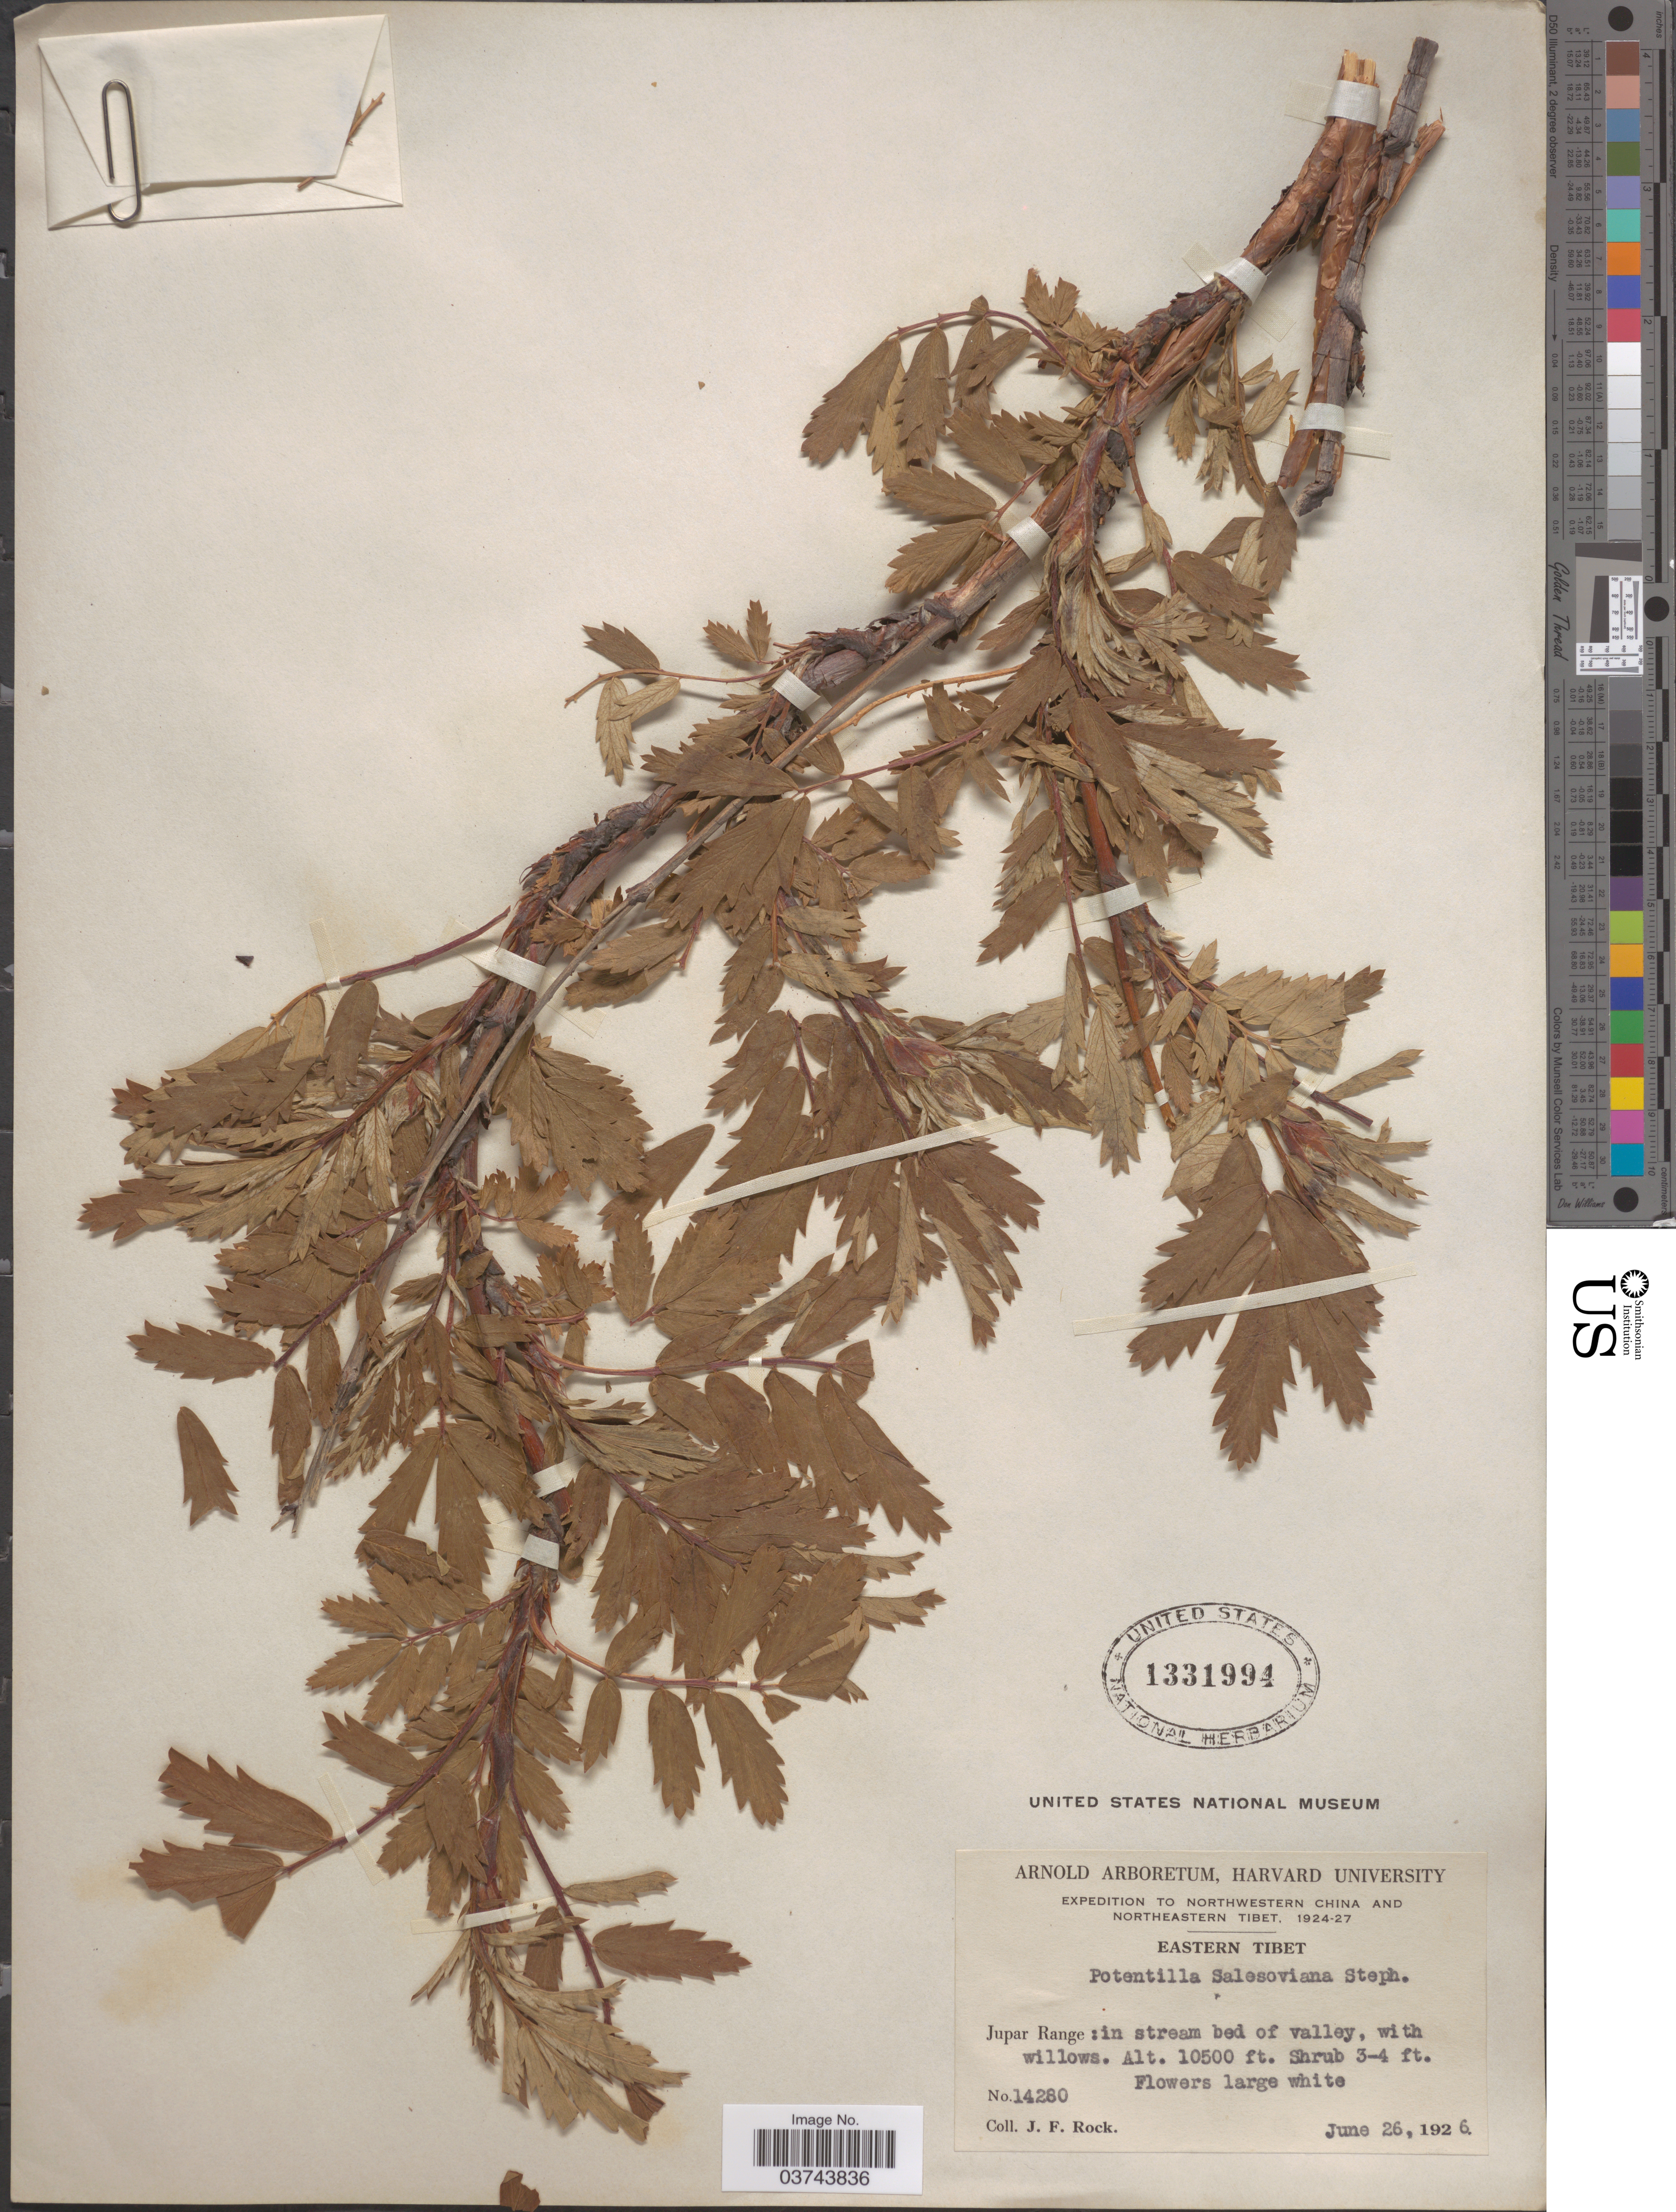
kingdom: Plantae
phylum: Tracheophyta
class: Magnoliopsida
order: Rosales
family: Rosaceae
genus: Farinopsis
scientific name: Farinopsis salesoviana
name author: (Stephan) Chrtek & Soják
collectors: J. Rock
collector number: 14280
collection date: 1926-06-26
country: China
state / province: Xizang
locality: Northwestern China. Eastern Tibet. Jupar Range.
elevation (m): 3200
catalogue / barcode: US 1331994